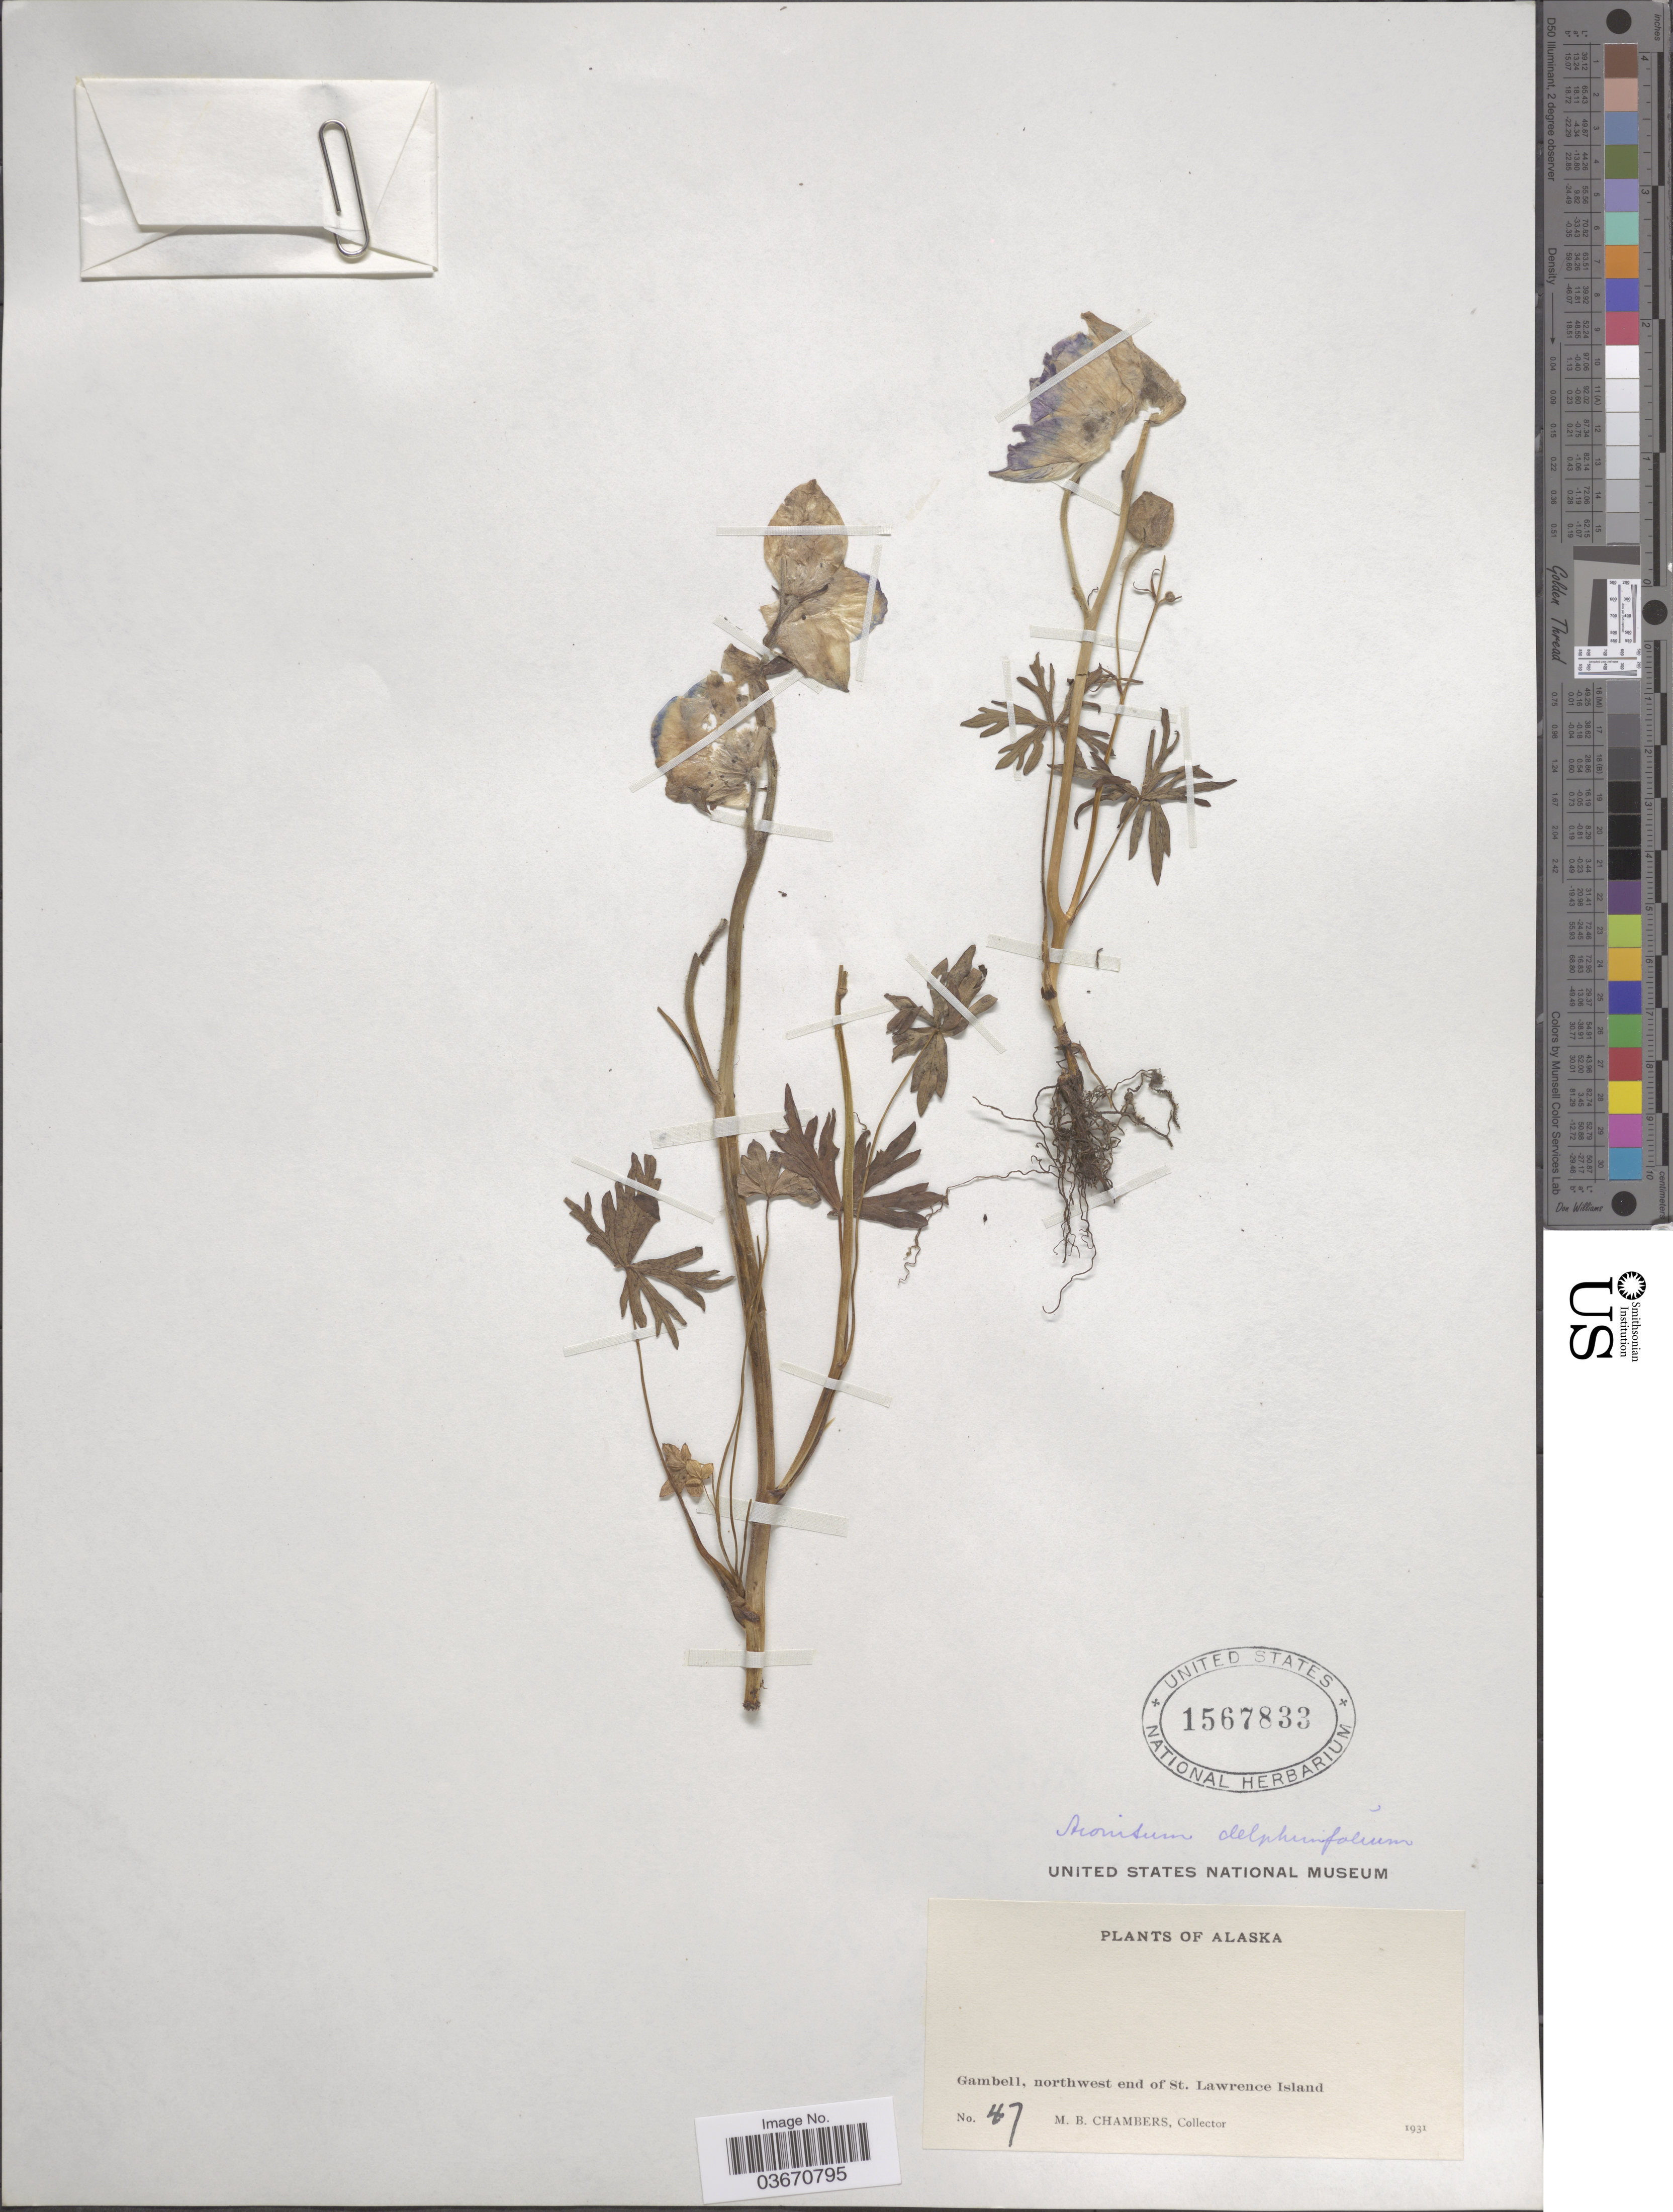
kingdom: Plantae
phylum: Tracheophyta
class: Magnoliopsida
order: Ranunculales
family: Ranunculaceae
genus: Aconitum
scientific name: Aconitum delphinifolium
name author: DC.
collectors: M. Chambers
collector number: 47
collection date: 1931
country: United States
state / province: Alaska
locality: Gambell, northwest end of St. Lawrence Island.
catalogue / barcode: US 1567833